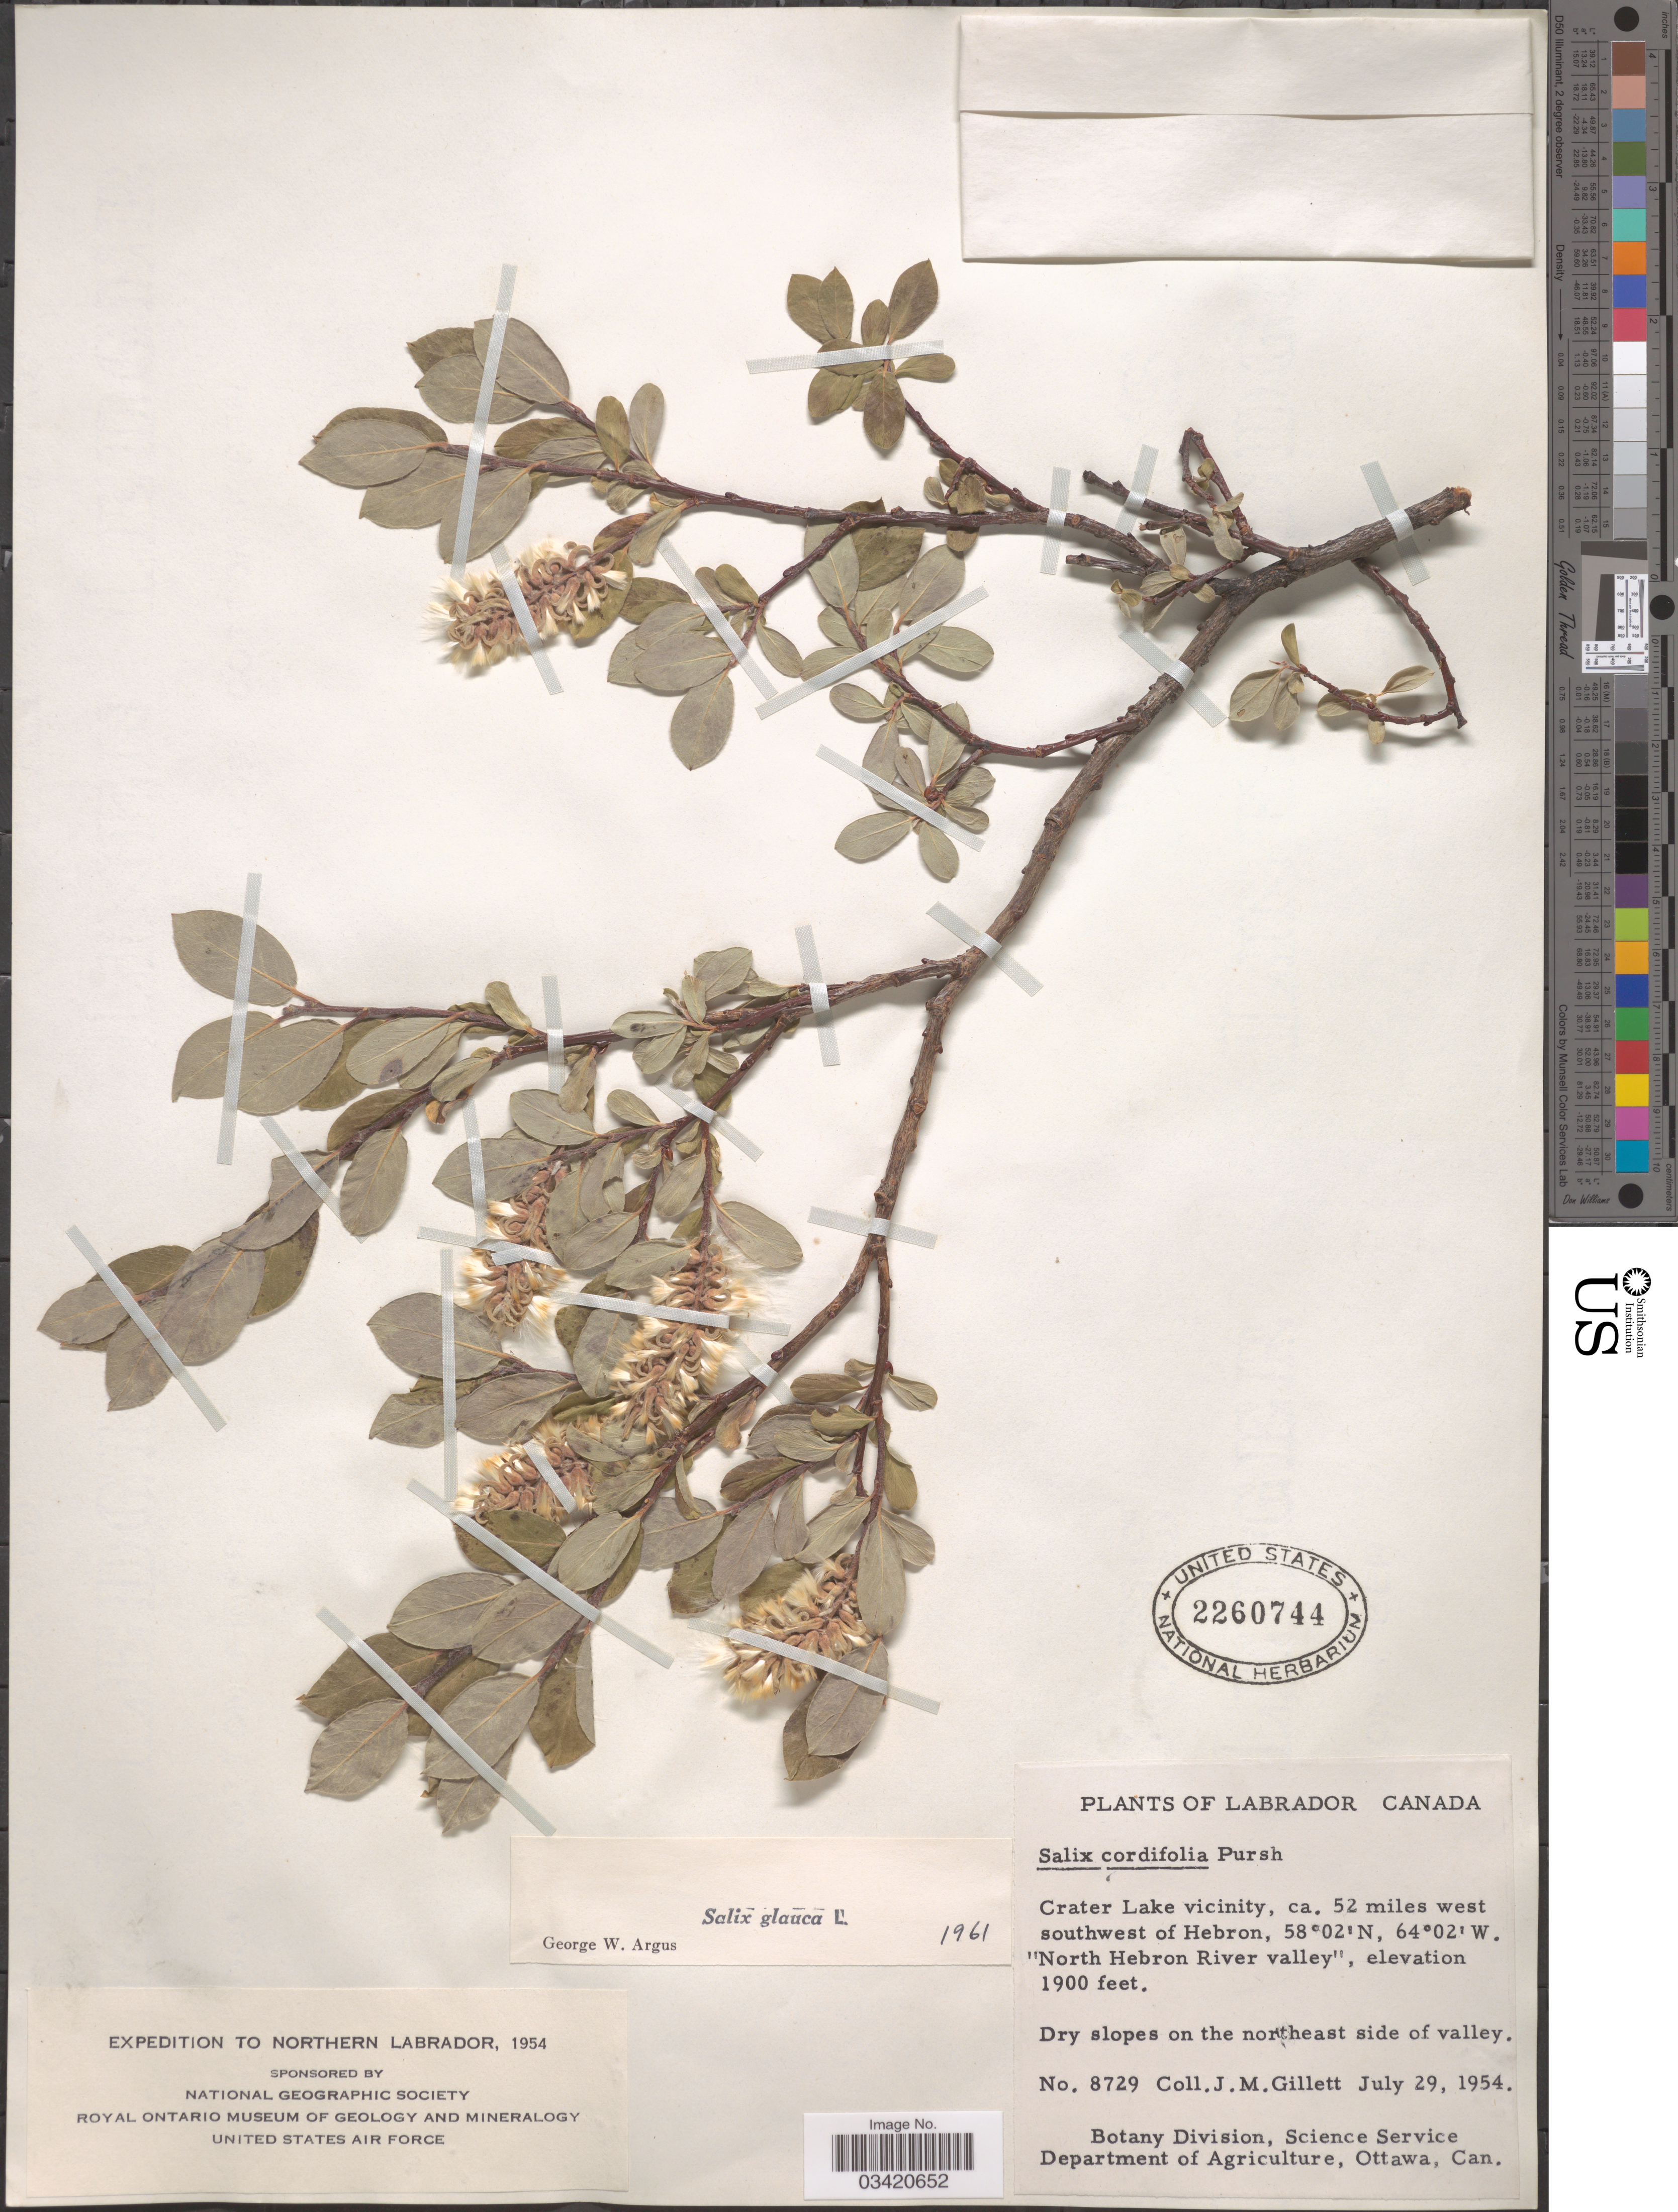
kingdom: Plantae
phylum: Tracheophyta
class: Magnoliopsida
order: Malpighiales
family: Salicaceae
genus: Salix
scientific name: Salix glauca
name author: L.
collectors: J. M. Gillett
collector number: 8729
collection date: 1954-07-29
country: Canada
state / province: Newfoundland and Labrador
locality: Northern Labrador. Crater Lake vicinity, ca. 52 miles west southwest of Hebron. "North Hebron River valley". Dry slopes on the northeast side of valley.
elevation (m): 579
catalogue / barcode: US 2260744